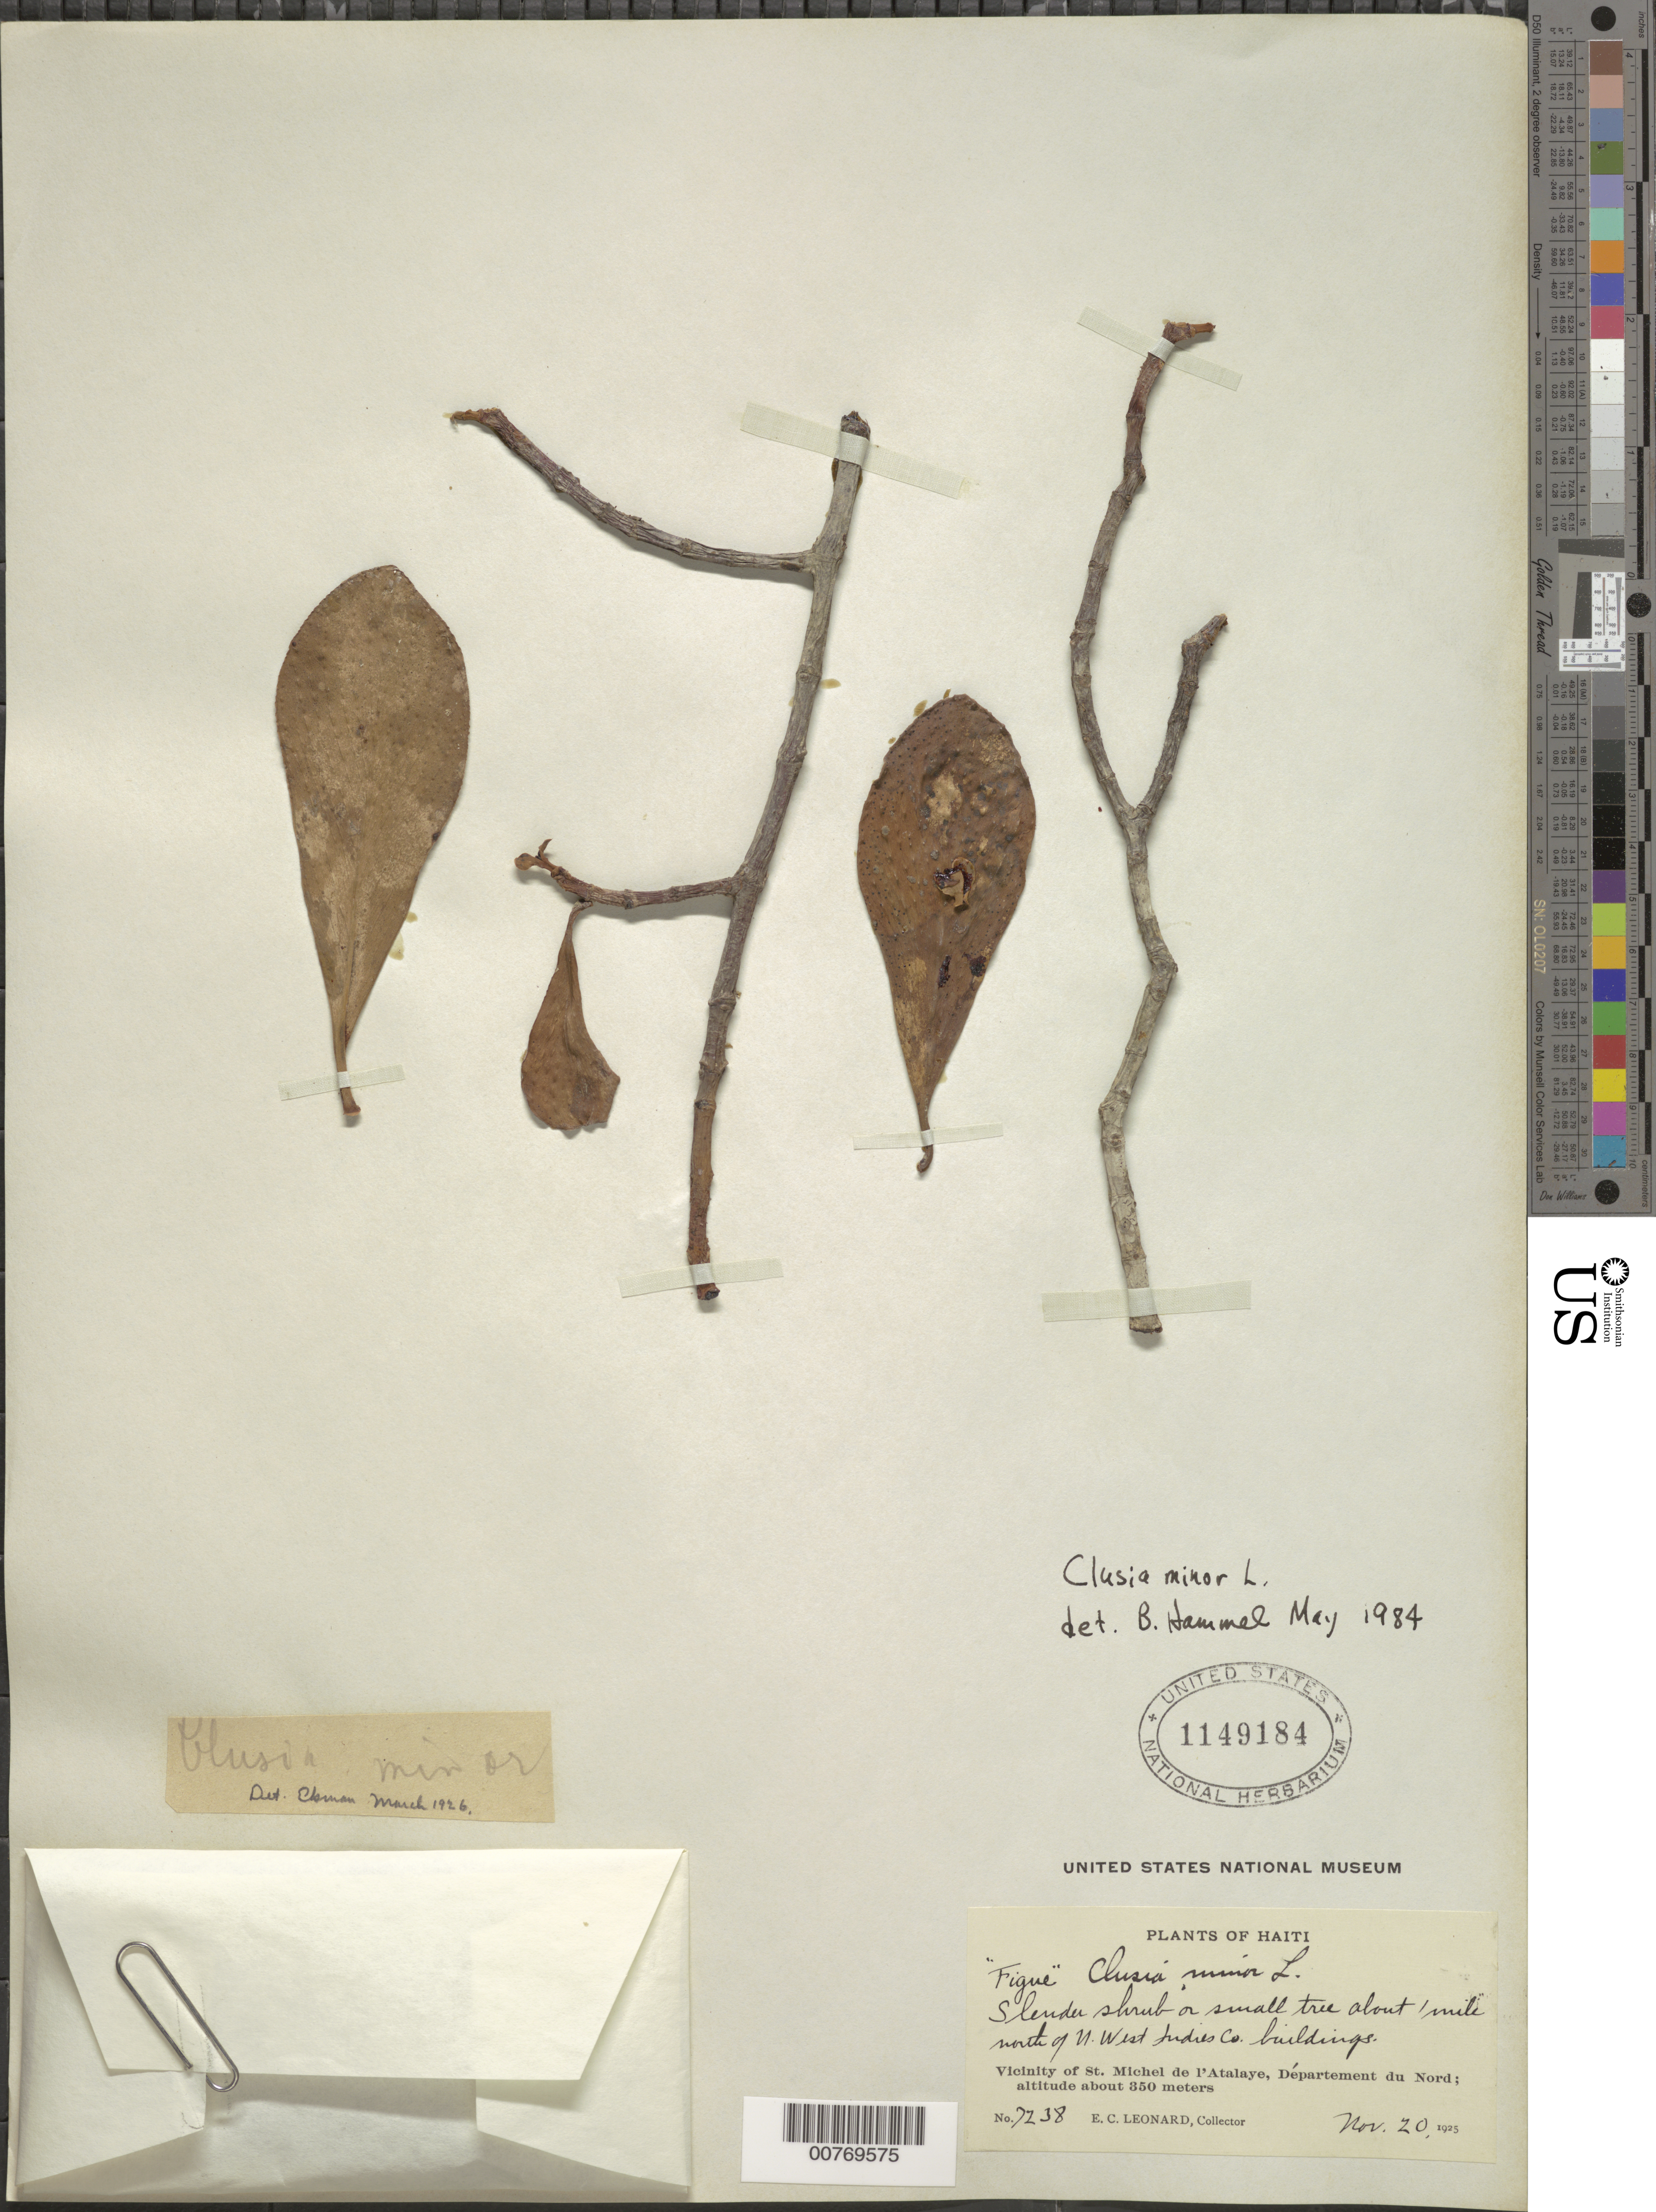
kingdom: Plantae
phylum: Tracheophyta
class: Magnoliopsida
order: Malpighiales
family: Clusiaceae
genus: Clusia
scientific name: Clusia minor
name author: L.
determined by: Hammel, Barry E., (MO), Missouri Botanical Garden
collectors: E. C. Leonard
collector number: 7238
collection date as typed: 20 Nov 1925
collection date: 1925-11-20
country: Haiti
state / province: Nord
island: Hispaniola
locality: Vicinity of St. Michel of l'Atalaye, Department of Nord. About 1 mile north of N. West Indies Co. buildings.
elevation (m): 350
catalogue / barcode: US 1149184